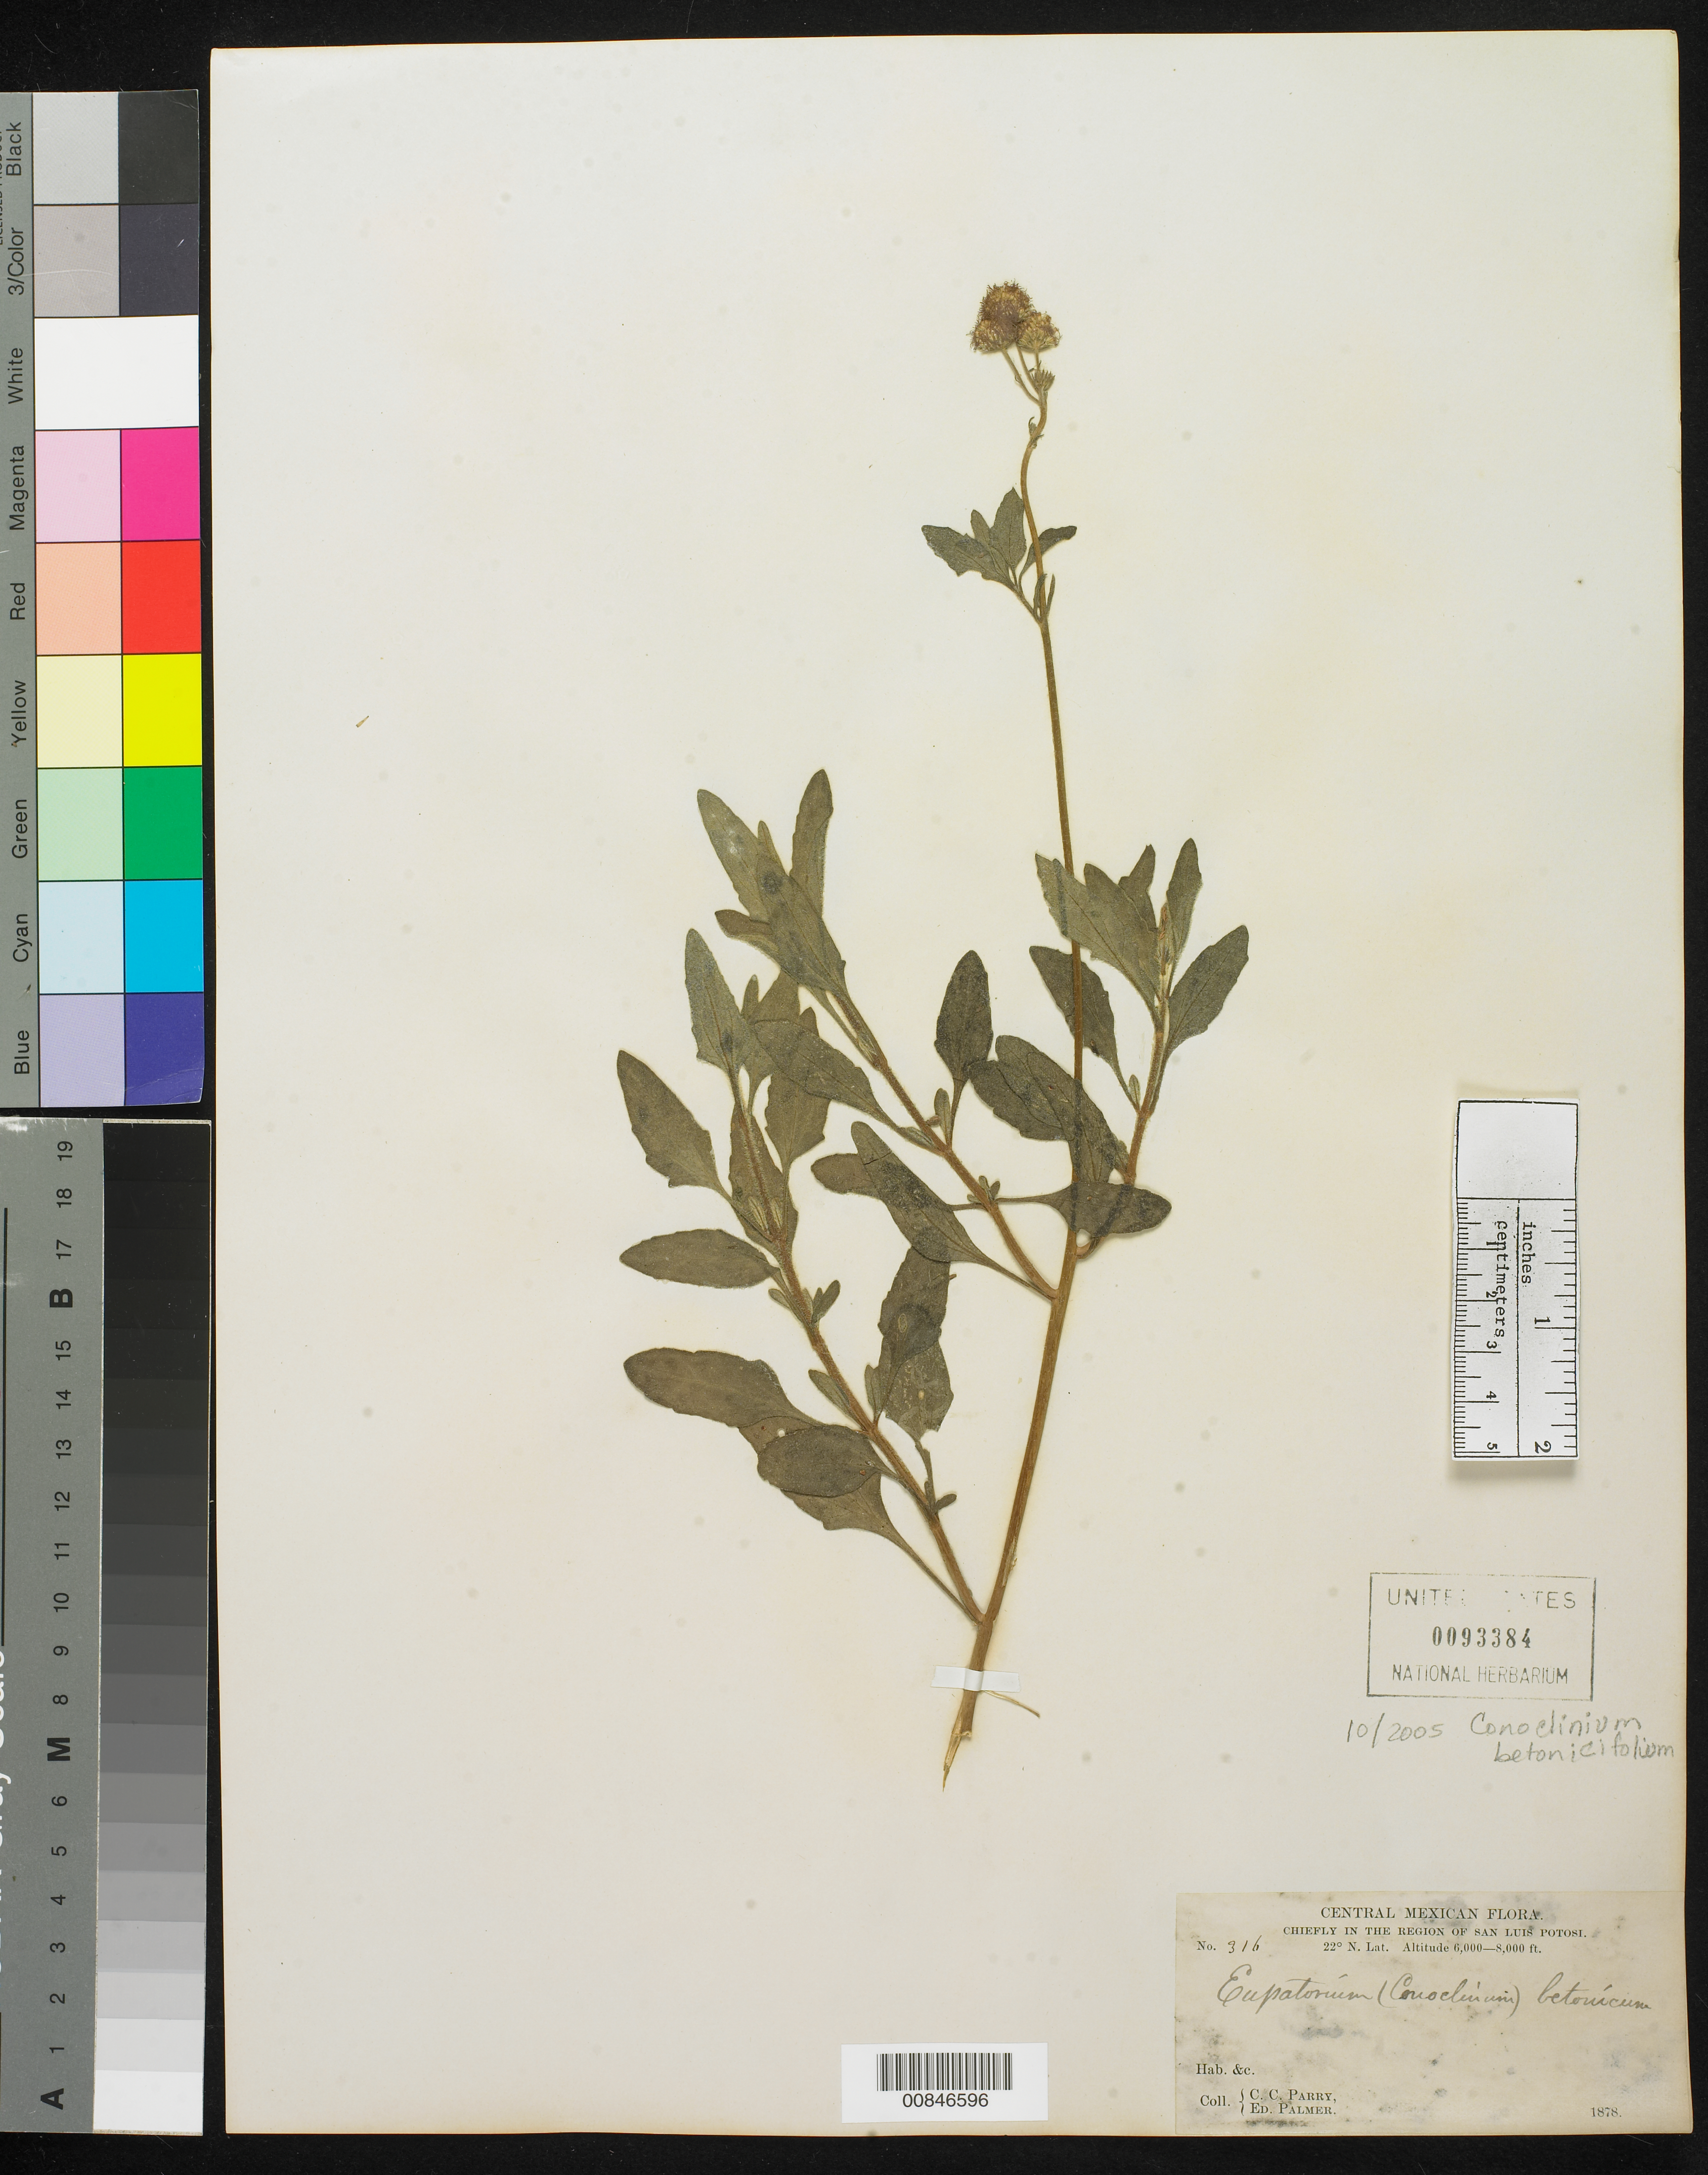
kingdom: Plantae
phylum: Tracheophyta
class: Magnoliopsida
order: Asterales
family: Asteraceae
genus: Conoclinium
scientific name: Conoclinium betonicifolium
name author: (Mill.) R.M. King & H. Rob.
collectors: C. C. Parry & E. Palmer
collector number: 316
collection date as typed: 1878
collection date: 1878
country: Mexico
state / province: San Luis Potosí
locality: Chiefly in the region of San Luis Potosí.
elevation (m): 1829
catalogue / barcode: US 93384